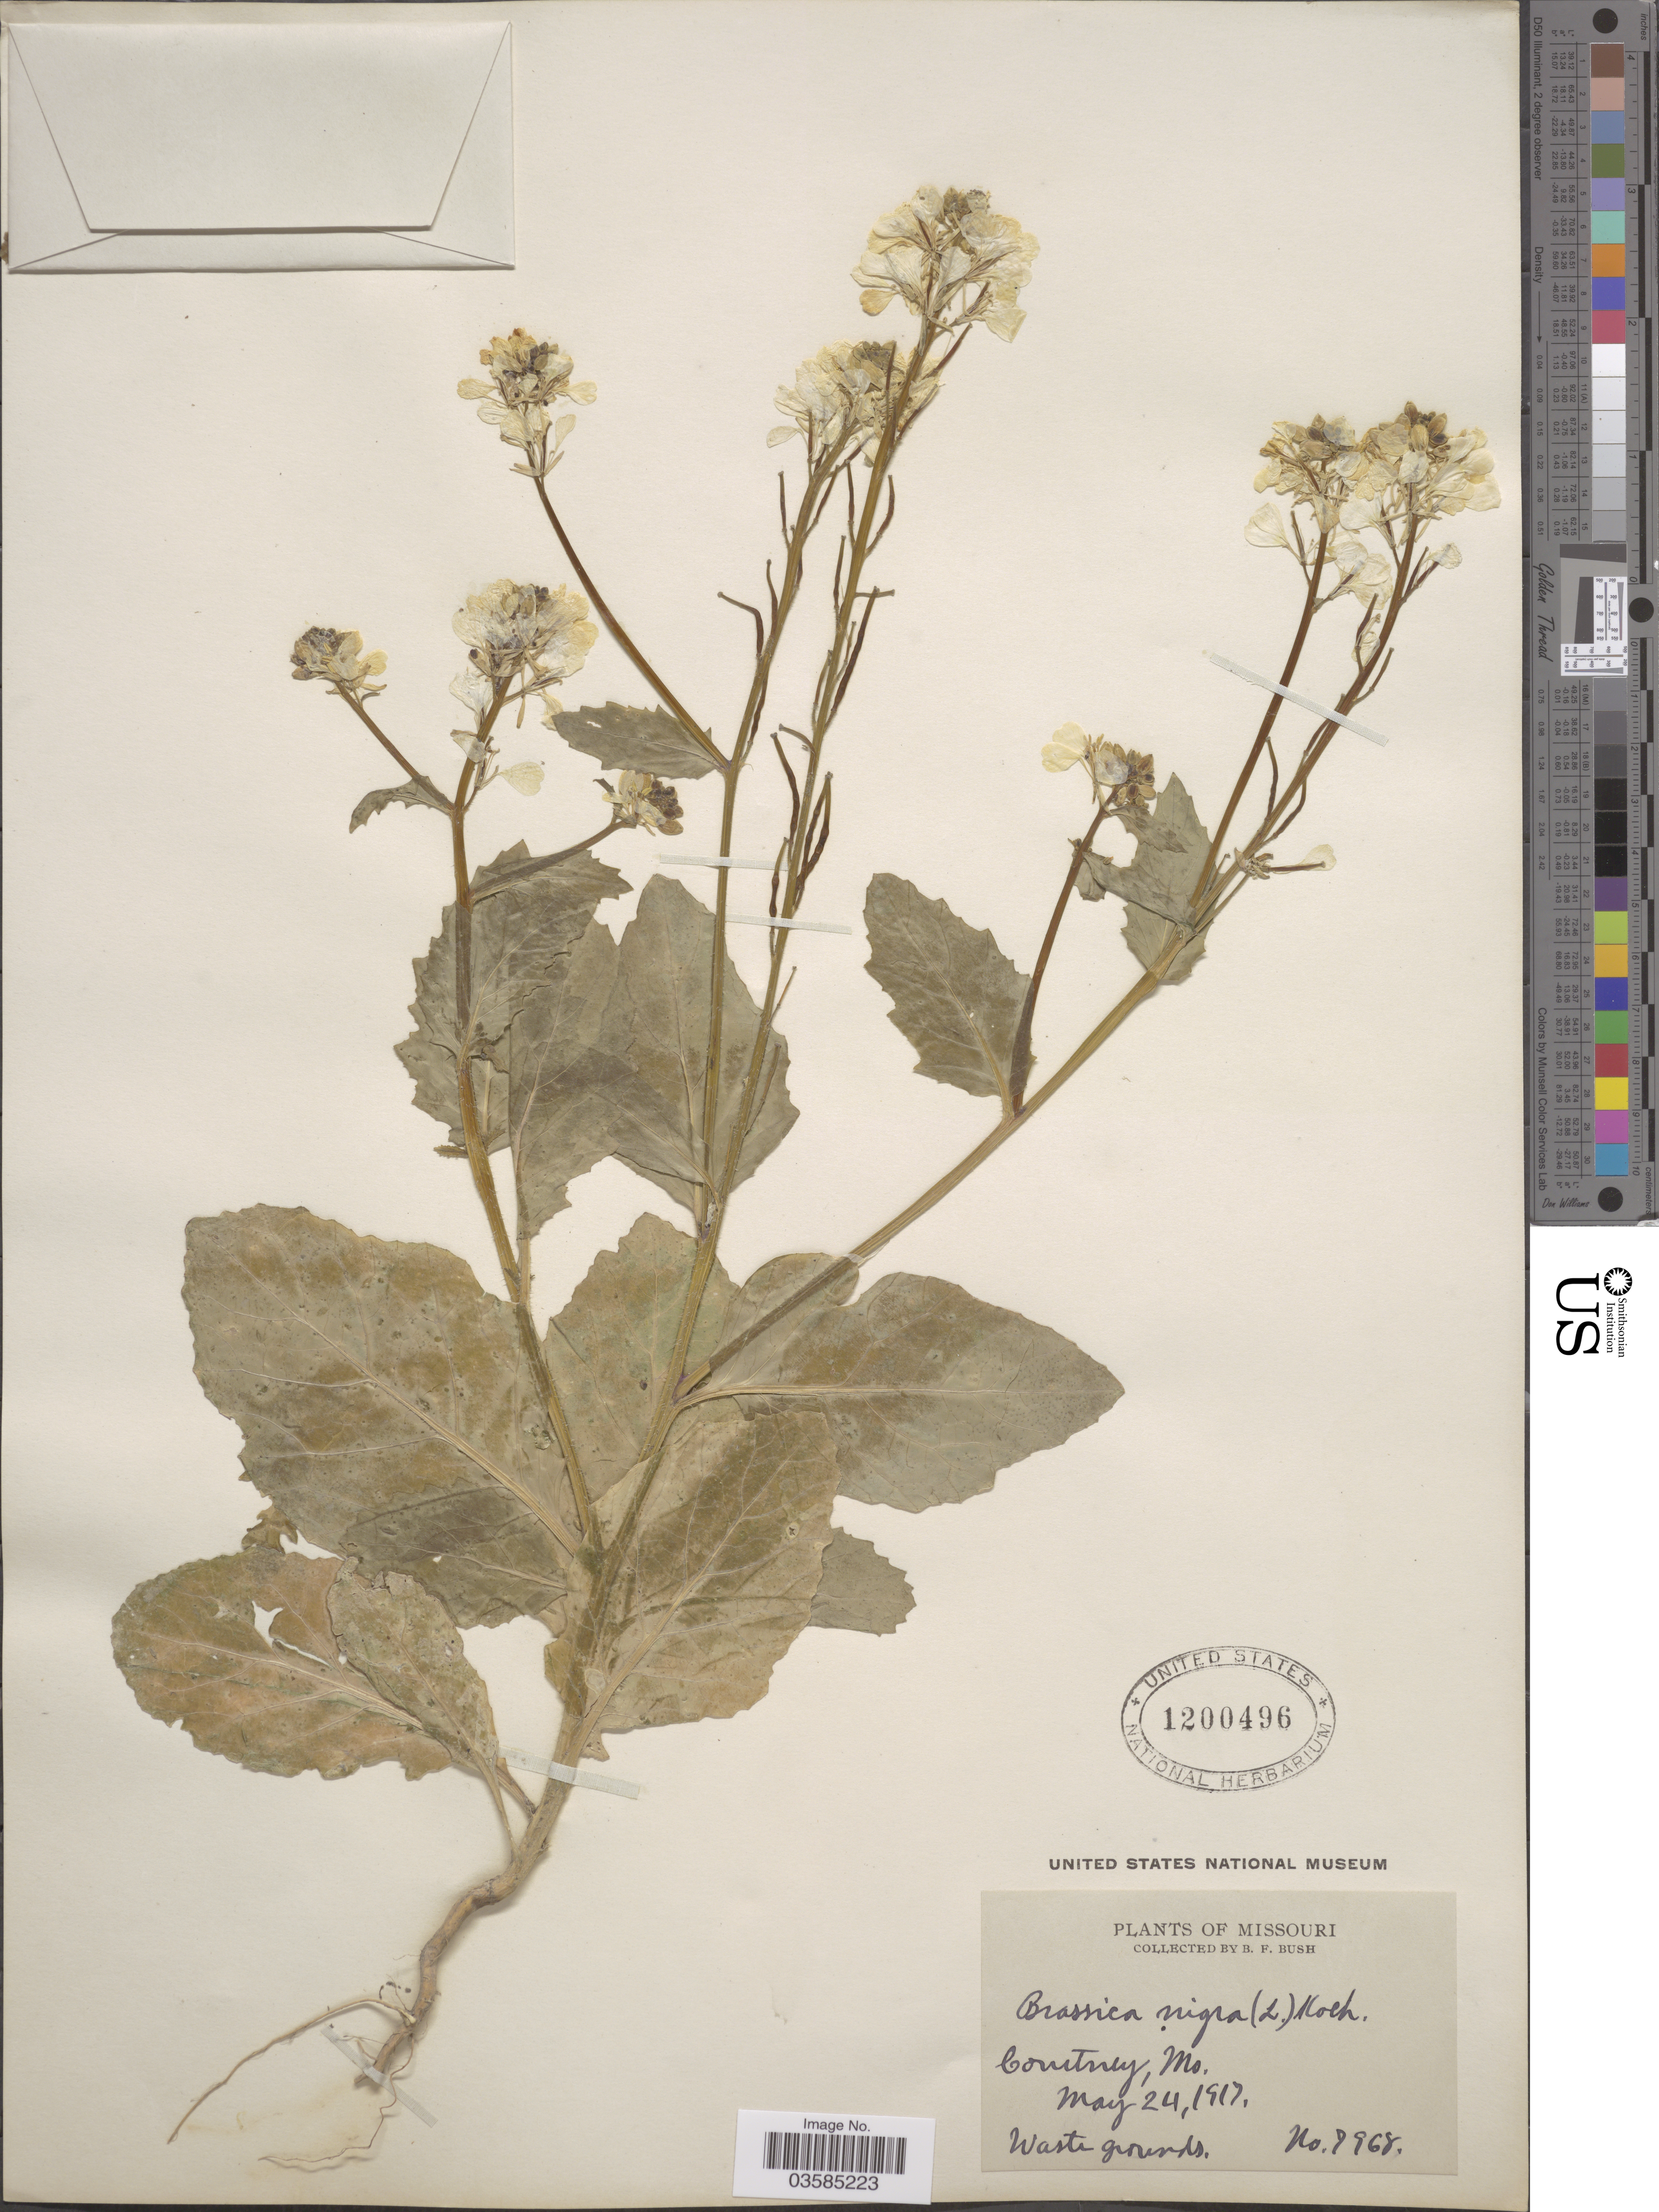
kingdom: Plantae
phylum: Tracheophyta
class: Magnoliopsida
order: Brassicales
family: Brassicaceae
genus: Brassica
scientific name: Brassica nigra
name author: (L.) W.D.J. Koch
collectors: F. Bush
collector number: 7968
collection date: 1917-05-24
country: United States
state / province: Missouri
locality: Courtney. Waste grounds.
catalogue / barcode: US 1200496